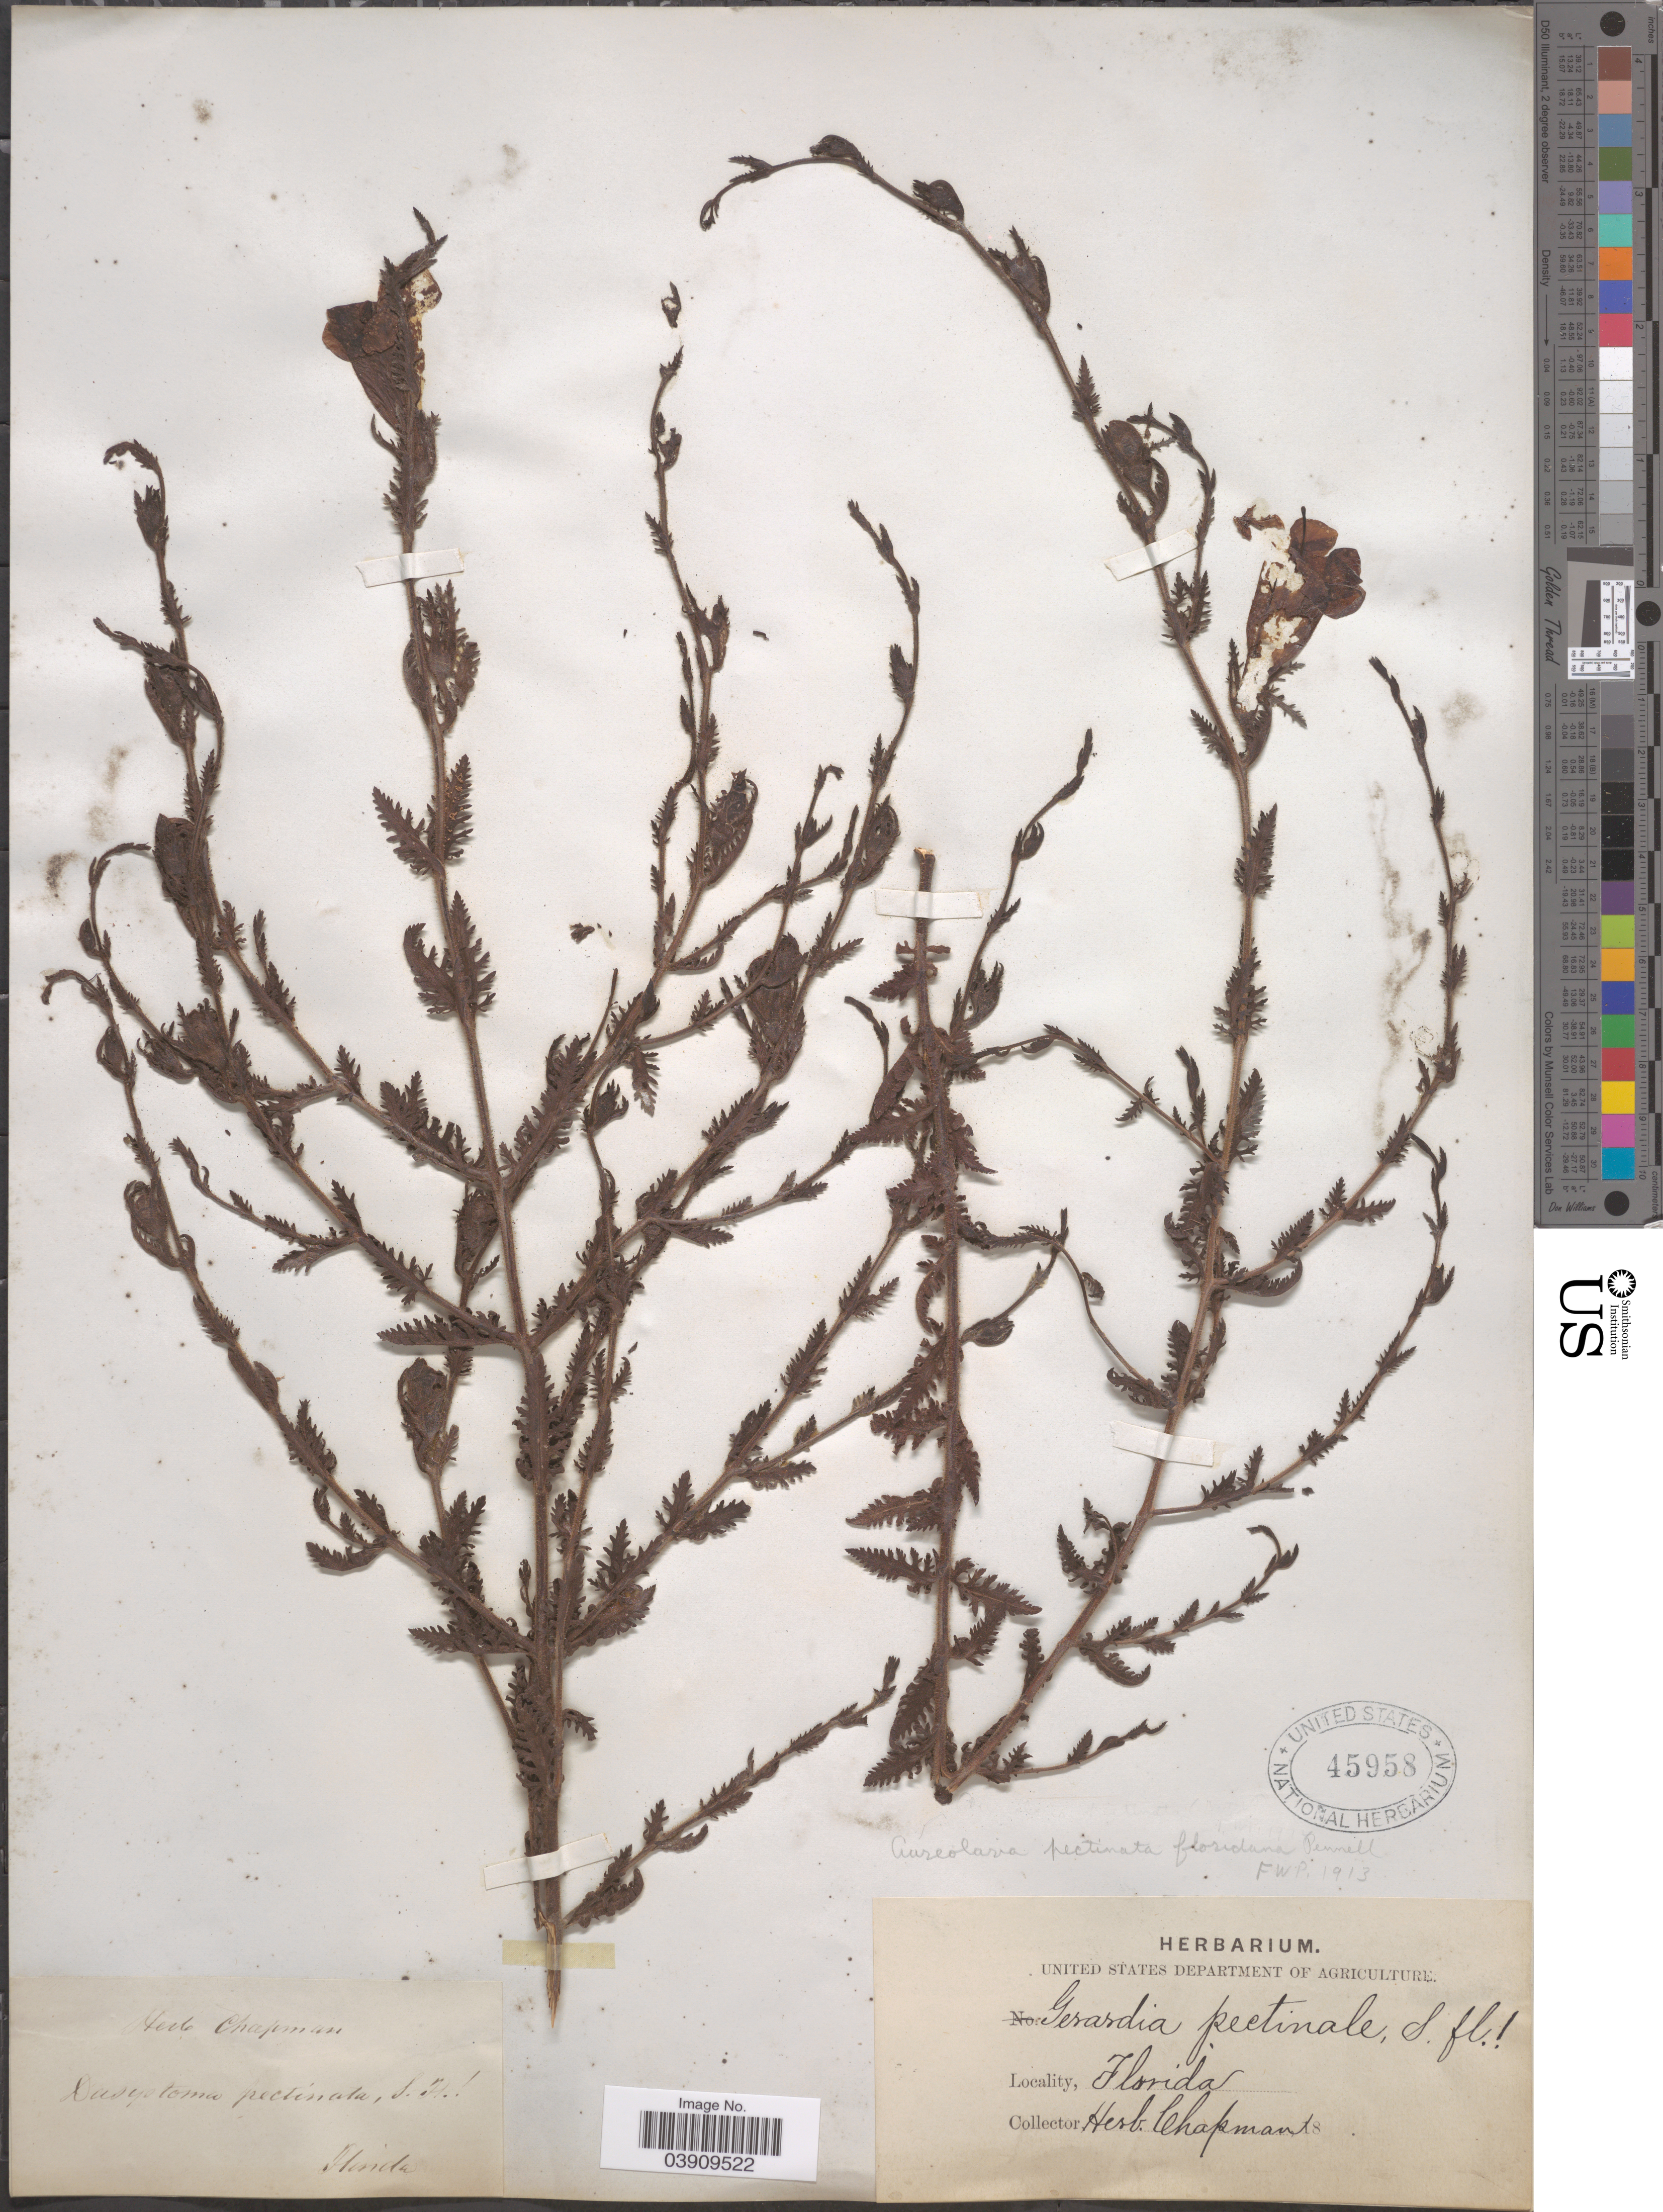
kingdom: Plantae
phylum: Tracheophyta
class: Magnoliopsida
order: Lamiales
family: Orobanchaceae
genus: Aureolaria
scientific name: Aureolaria pectinata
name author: (Nutt.) Pennell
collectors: ex herb. Chapman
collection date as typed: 18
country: United States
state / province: Florida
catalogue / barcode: US 45958